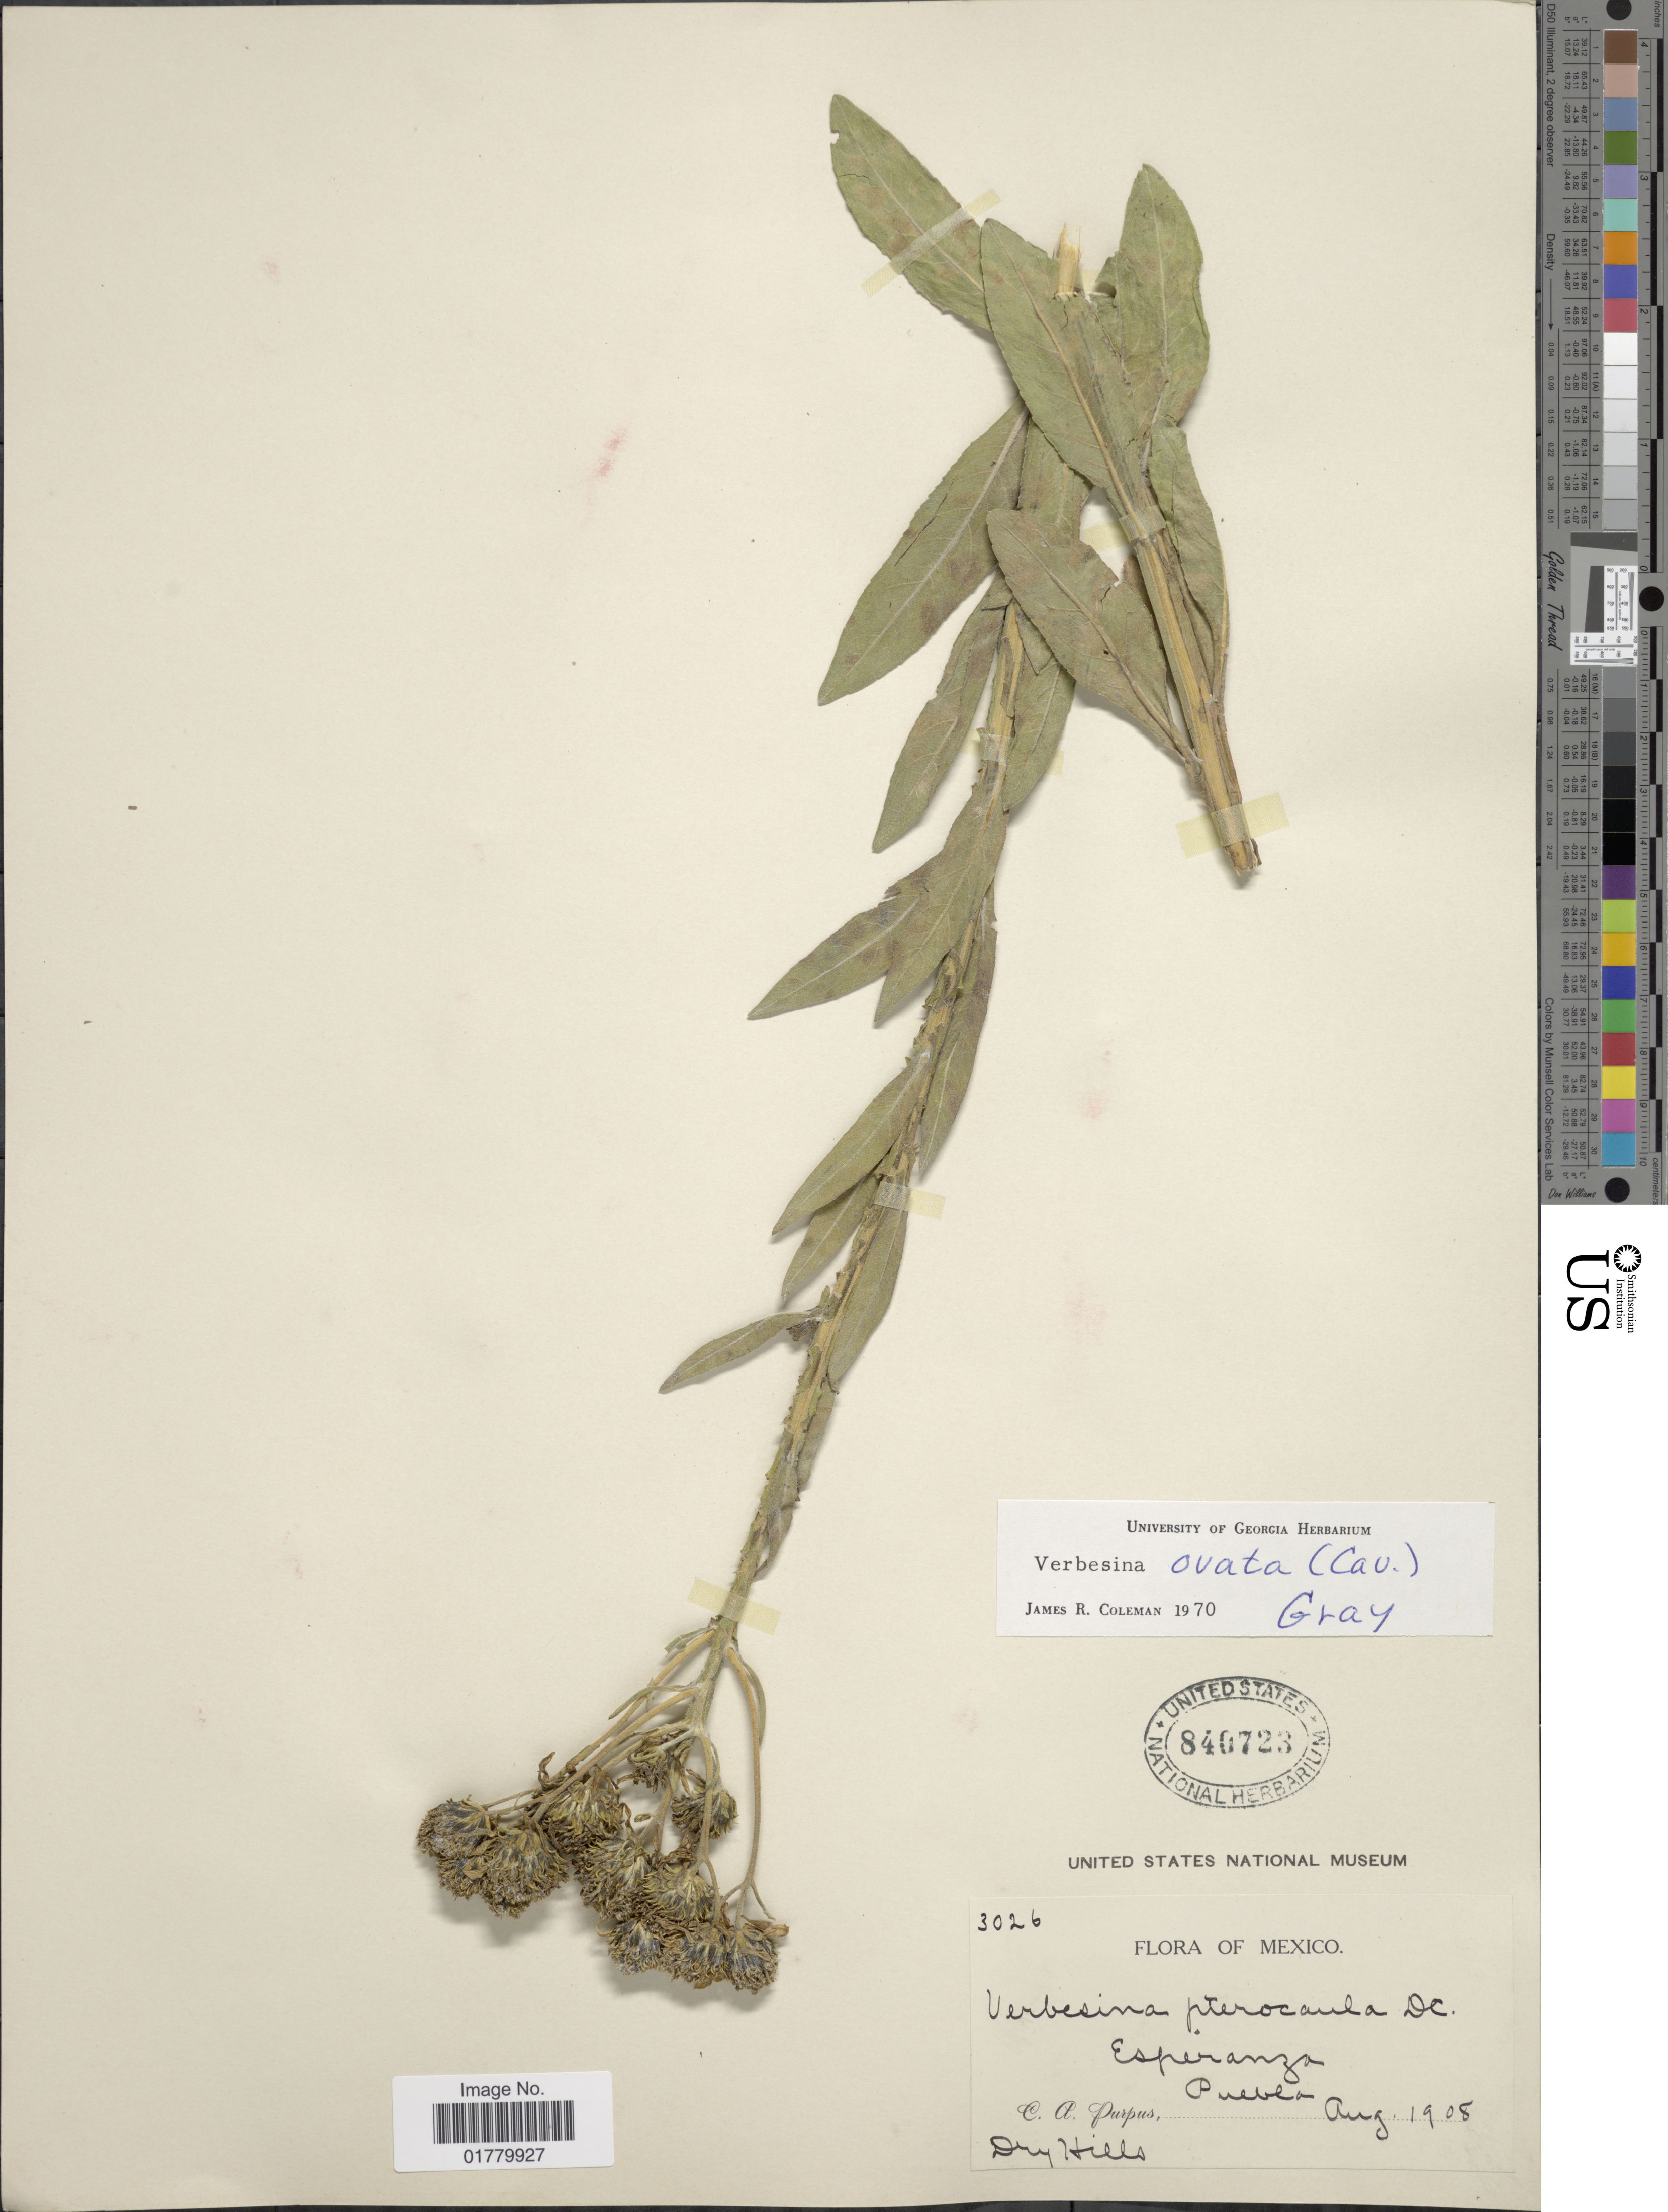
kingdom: Plantae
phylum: Tracheophyta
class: Magnoliopsida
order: Asterales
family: Asteraceae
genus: Verbesina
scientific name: Verbesina ovata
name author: (Cav.) A. Gray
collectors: C. A. Purpus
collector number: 3026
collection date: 1908-08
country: Mexico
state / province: Puebla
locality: Esperanza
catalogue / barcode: US 840723